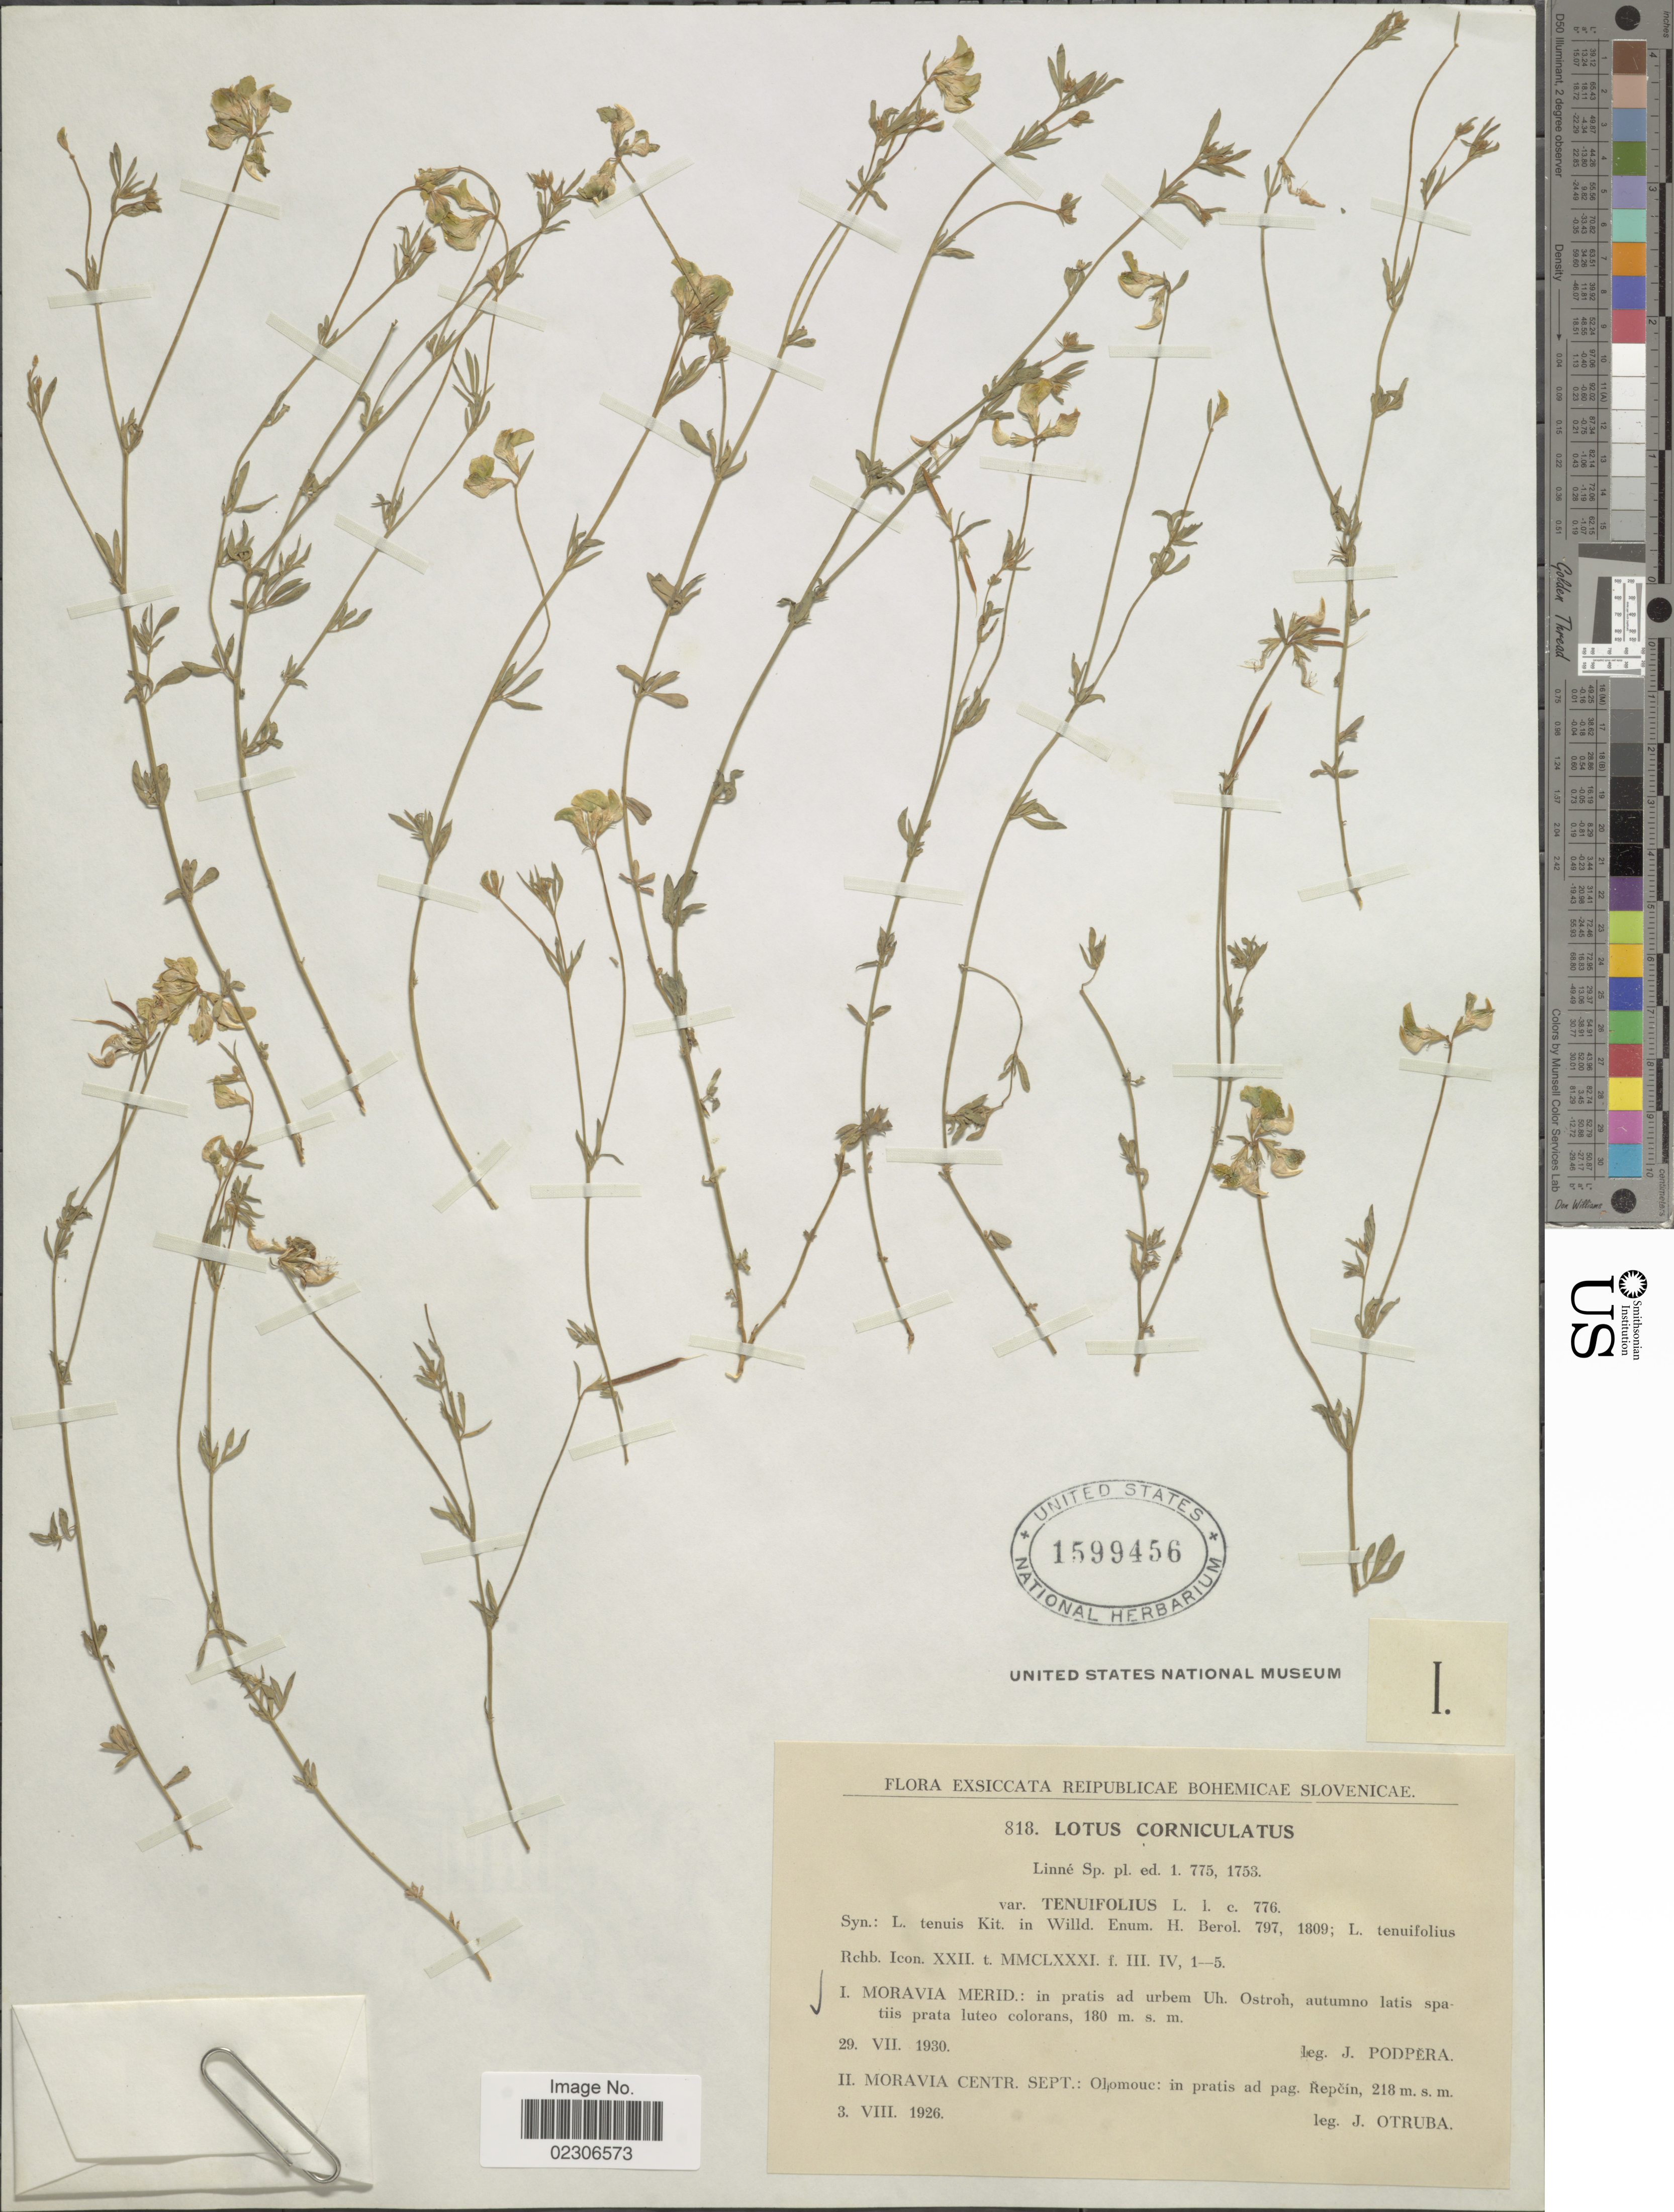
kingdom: Plantae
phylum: Tracheophyta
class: Magnoliopsida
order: Fabales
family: Fabaceae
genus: Lotus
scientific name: Lotus corniculatus var. tenuifolius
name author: L.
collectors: J. Podpera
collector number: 818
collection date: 1930-07-29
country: Czechia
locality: Reipublicae Bohemicae Slovenicae. Moravia Merid.: ad urbem Uh. Ostroh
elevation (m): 180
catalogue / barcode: US 1599456